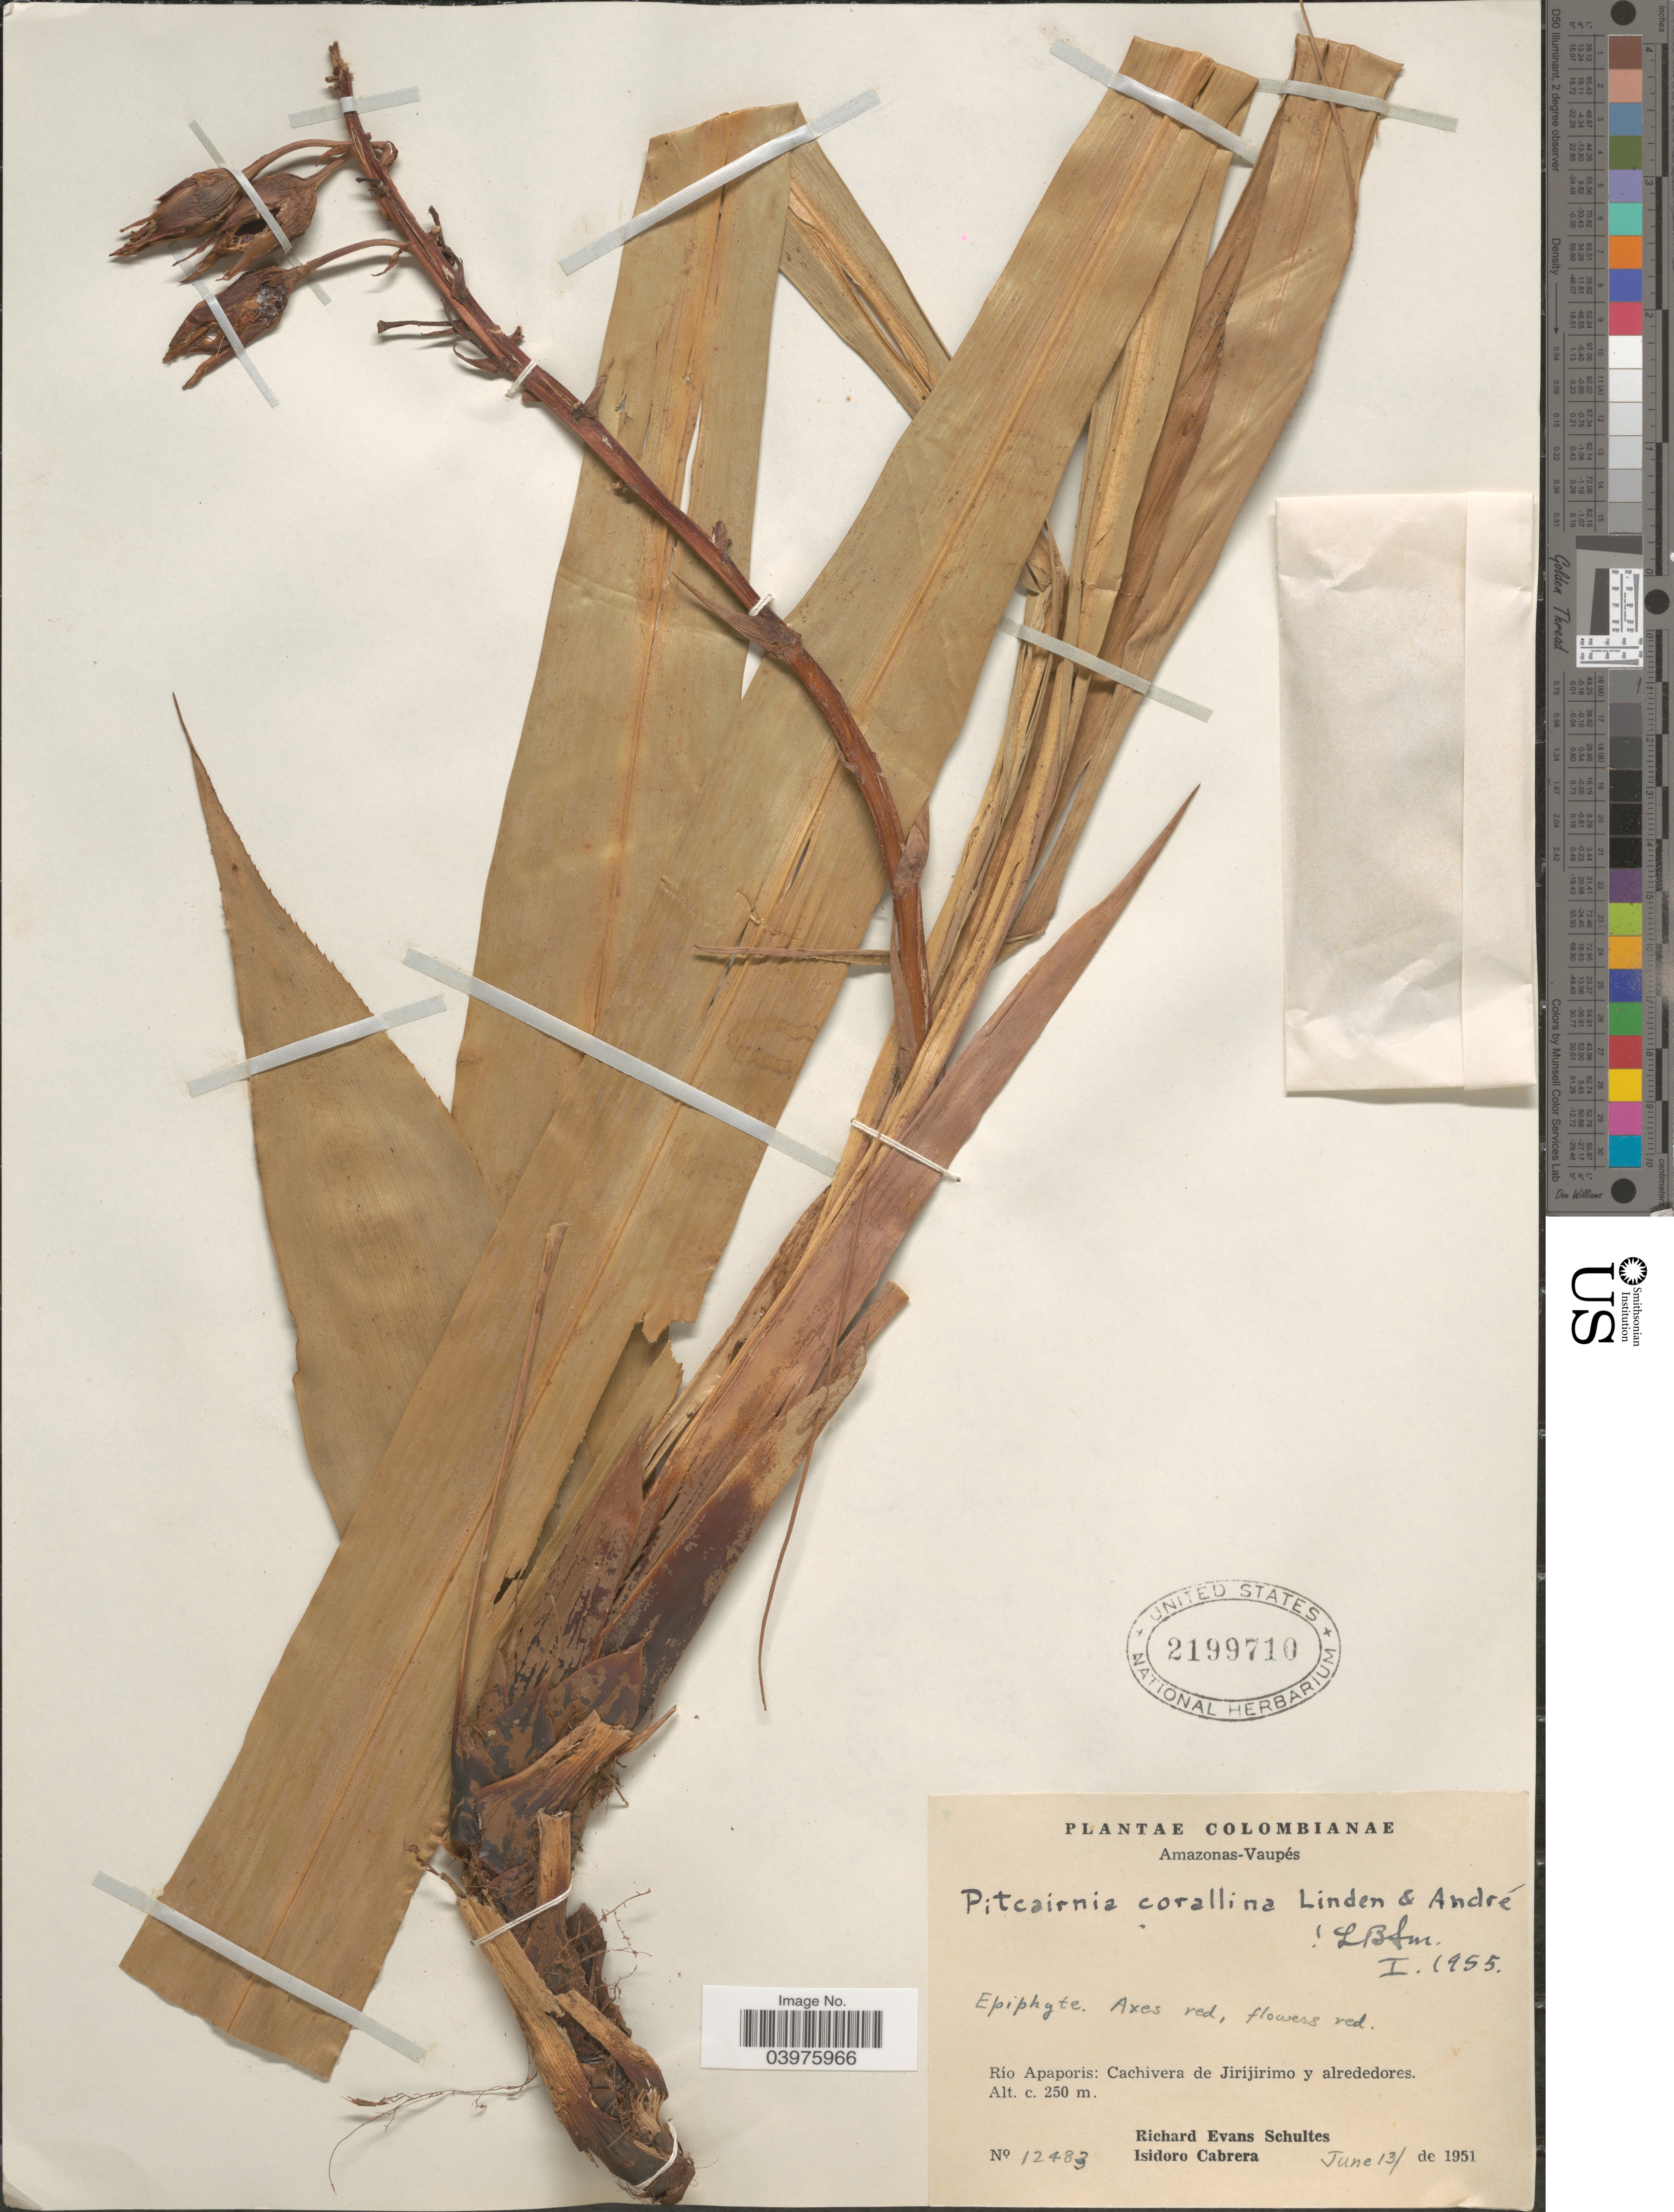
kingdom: Plantae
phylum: Tracheophyta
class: Liliopsida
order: Poales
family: Bromeliaceae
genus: Pitcairnia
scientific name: Pitcairnia corallina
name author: Linden & André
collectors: R. E. Schultes & I. Cabrera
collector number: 12483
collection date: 1951-06-13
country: Colombia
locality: Amazonas-Vaupés. Río Apaporis: Cachivera de Jirijirimo y alrededores.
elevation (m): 250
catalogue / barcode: US 2199710